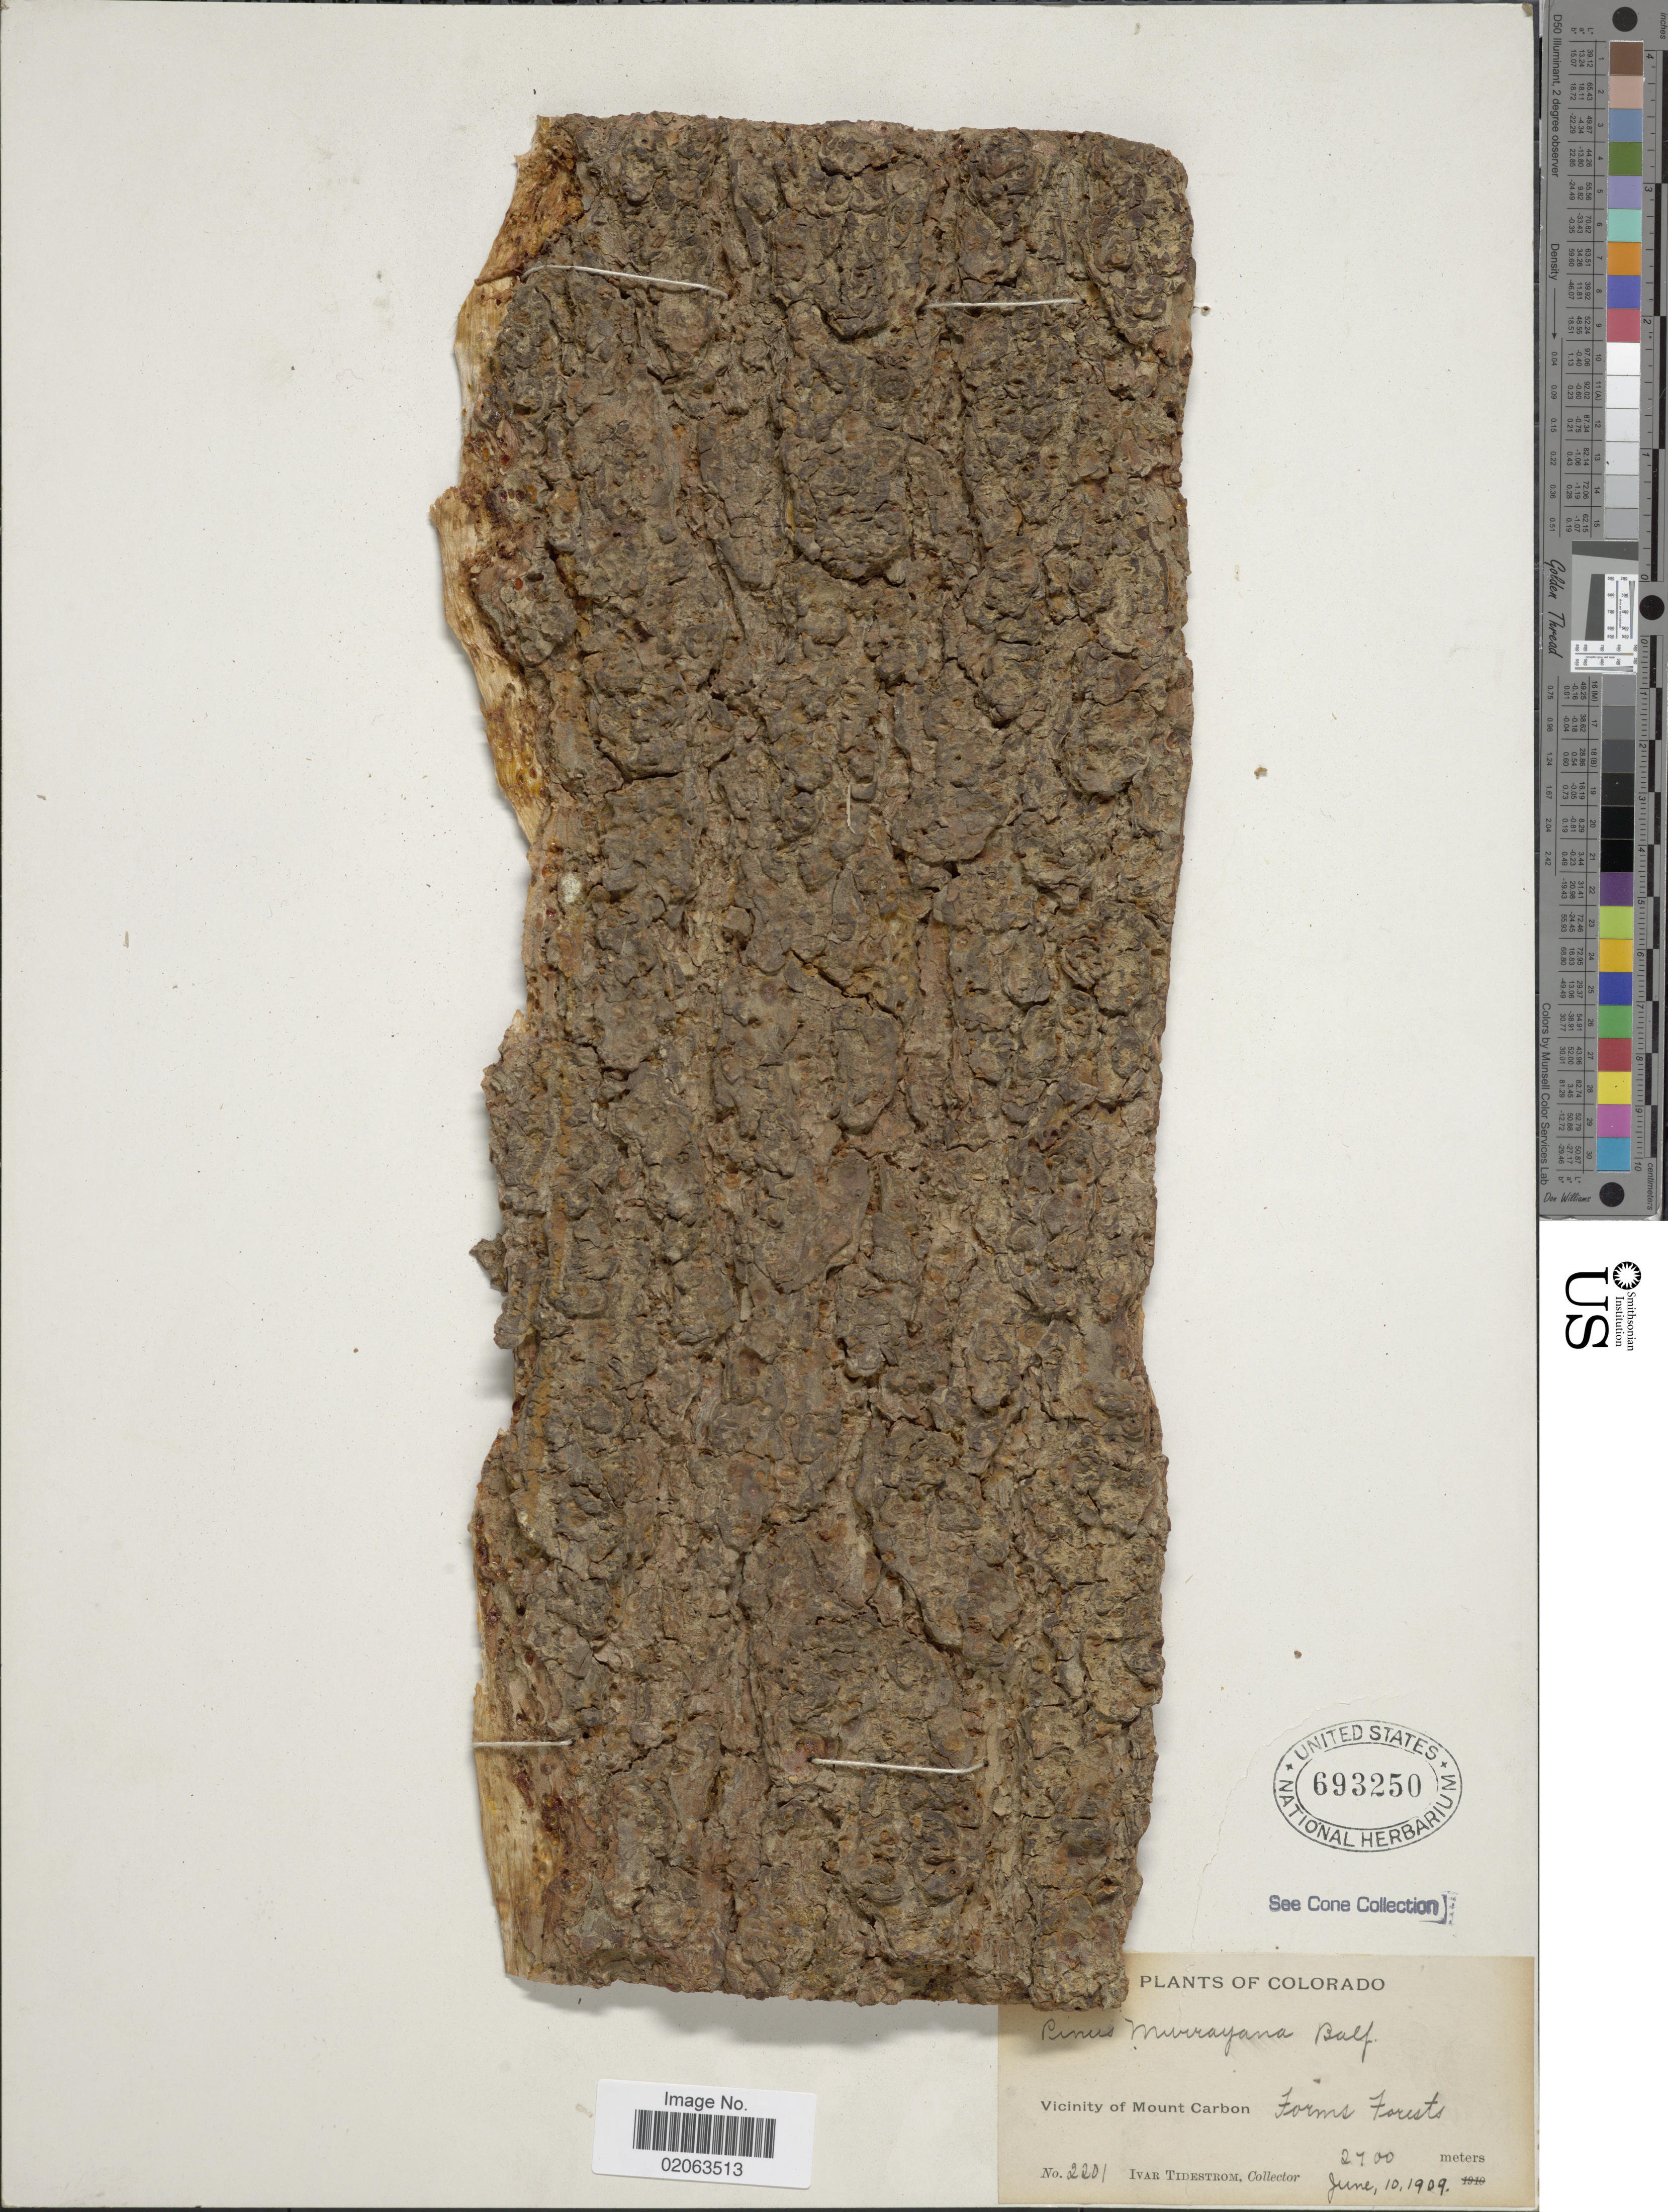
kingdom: Plantae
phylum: Tracheophyta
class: Pinopsida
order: Pinales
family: Pinaceae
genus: Pinus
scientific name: Pinus contorta var. latifolia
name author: Engelm. ex S. Watson in C. King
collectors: I. F. Tidestrom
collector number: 2201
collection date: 1909-06-10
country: United States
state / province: Colorado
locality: Colorado, Vicinity of Mount Carbon, Forms Forests.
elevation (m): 2700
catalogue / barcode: US 693250